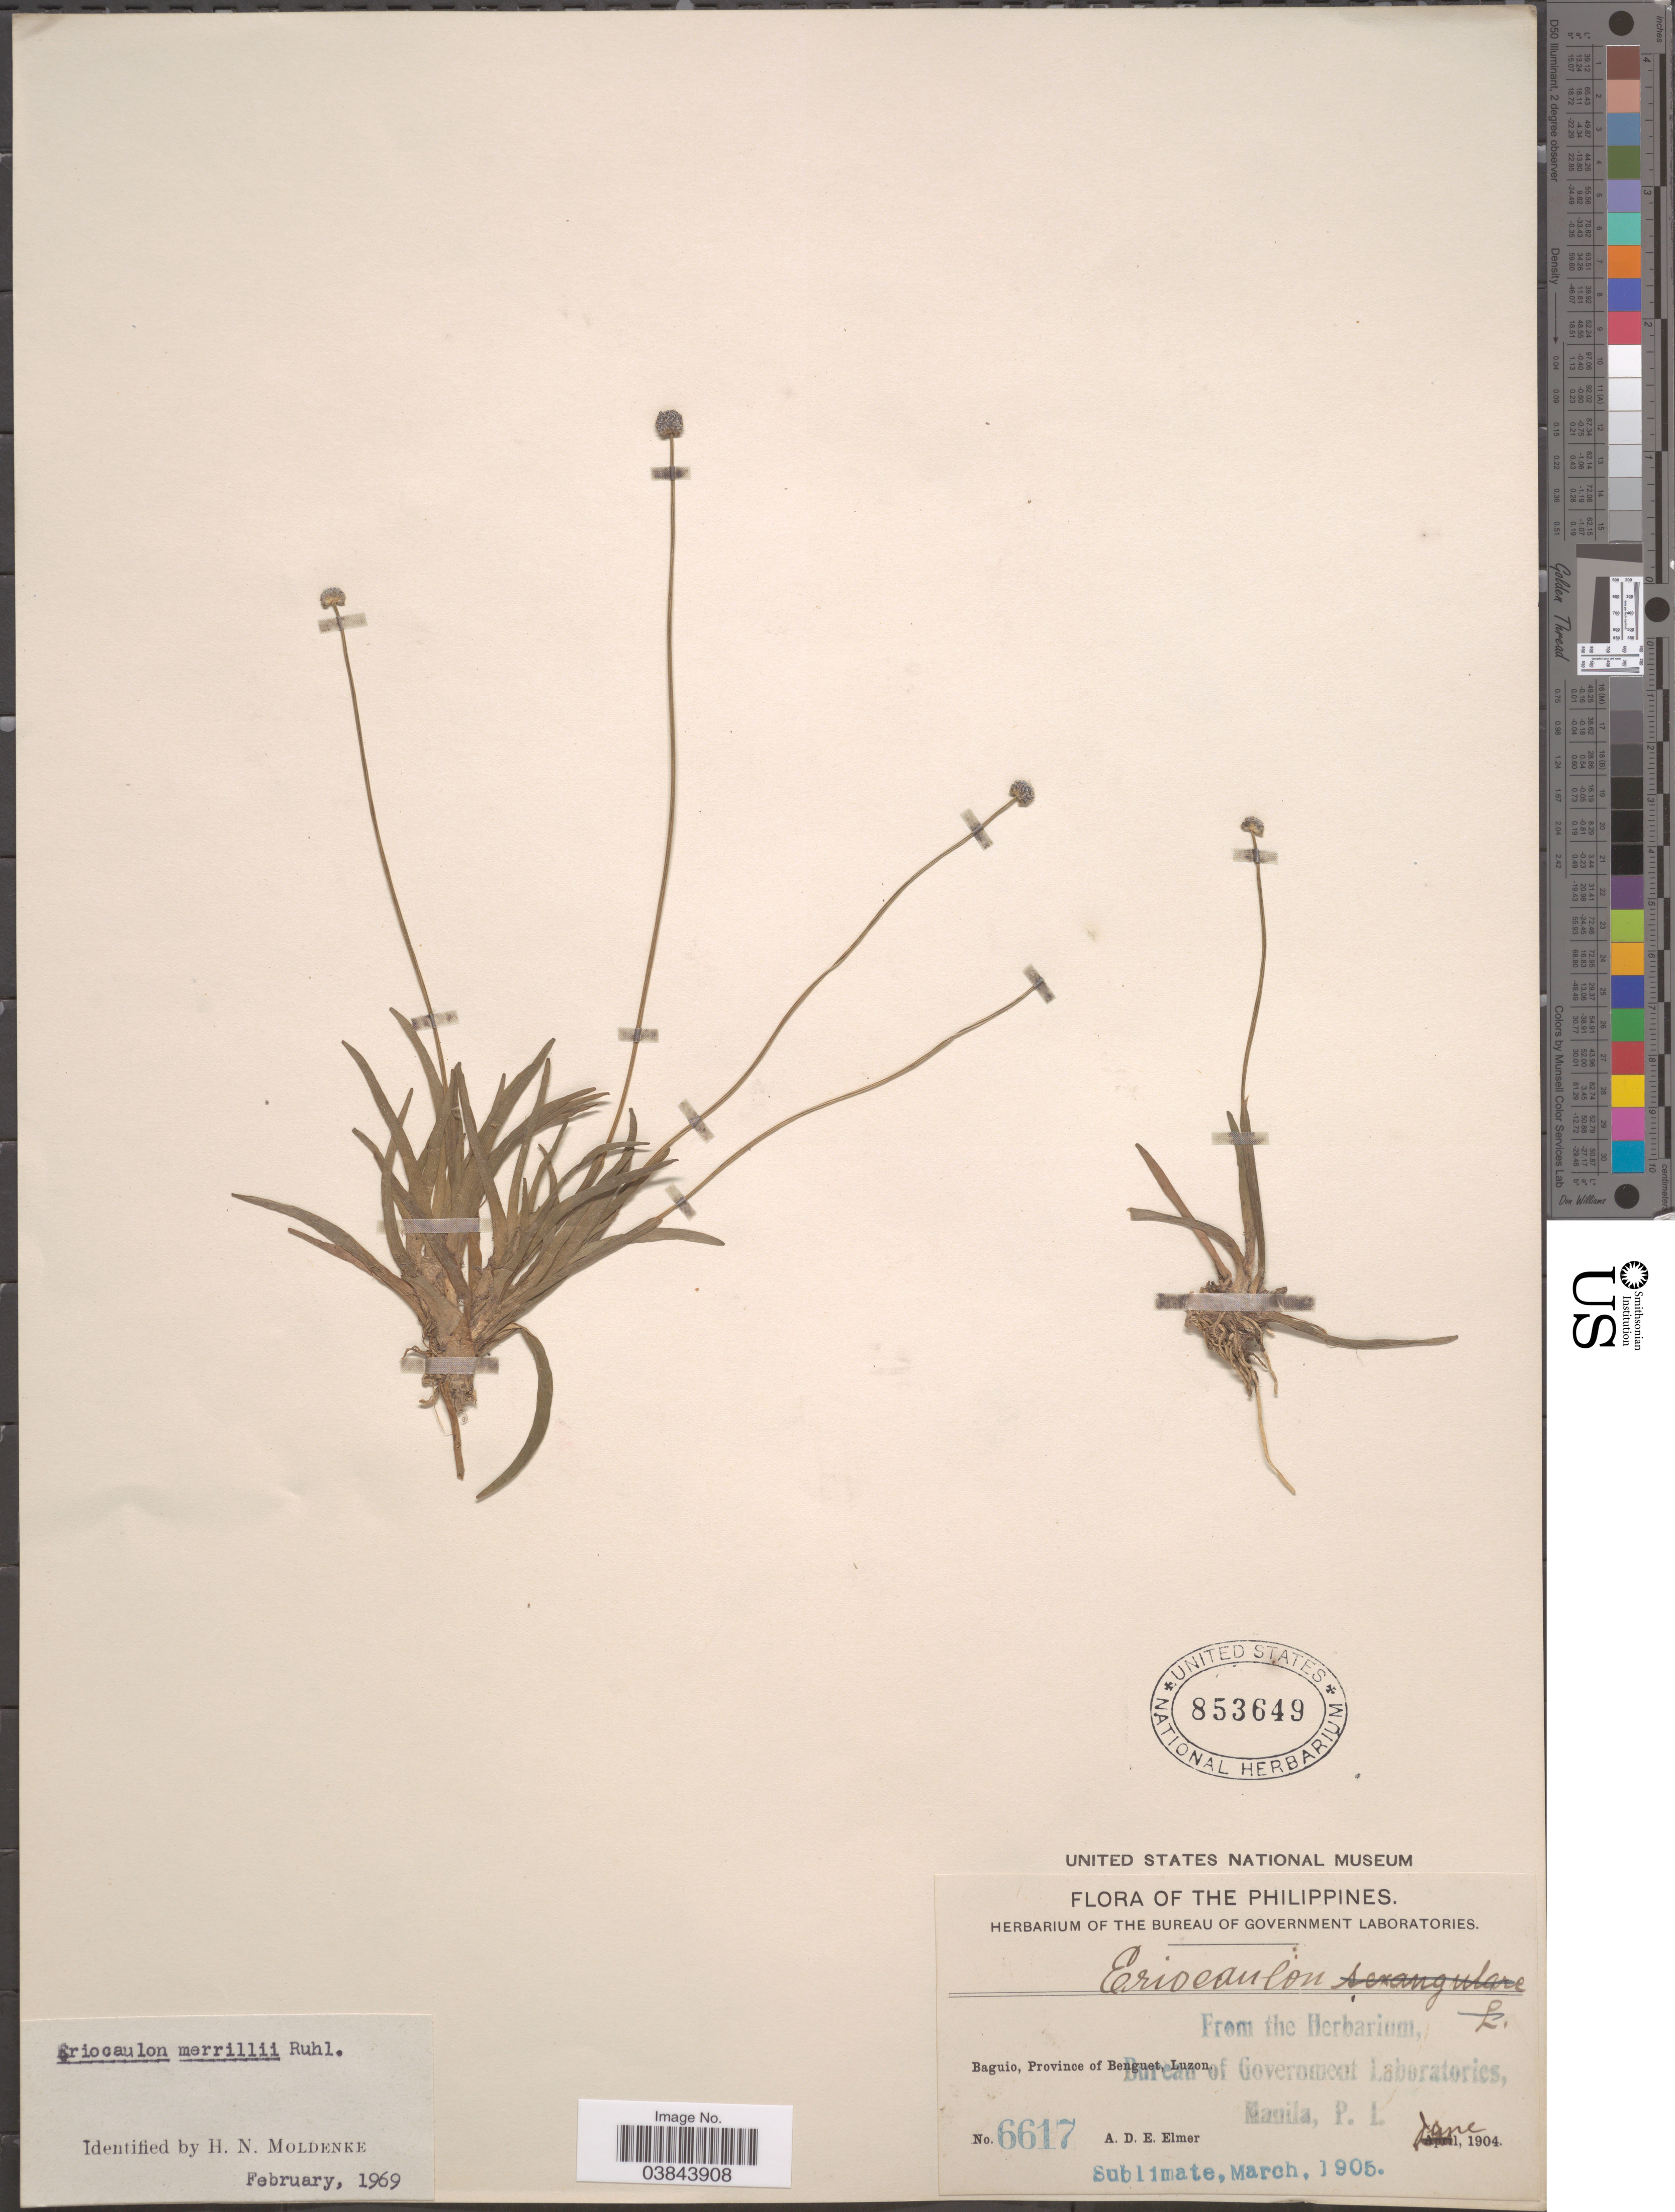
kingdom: Plantae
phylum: Tracheophyta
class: Liliopsida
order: Poales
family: Eriocaulaceae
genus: Eriocaulon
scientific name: Eriocaulon merrillii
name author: Ruhland in Perkins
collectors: A. D. E. Elmer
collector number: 6617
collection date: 1904-06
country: Philippines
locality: Baguio, Province of Benguet, Luzon.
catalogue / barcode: US 853649